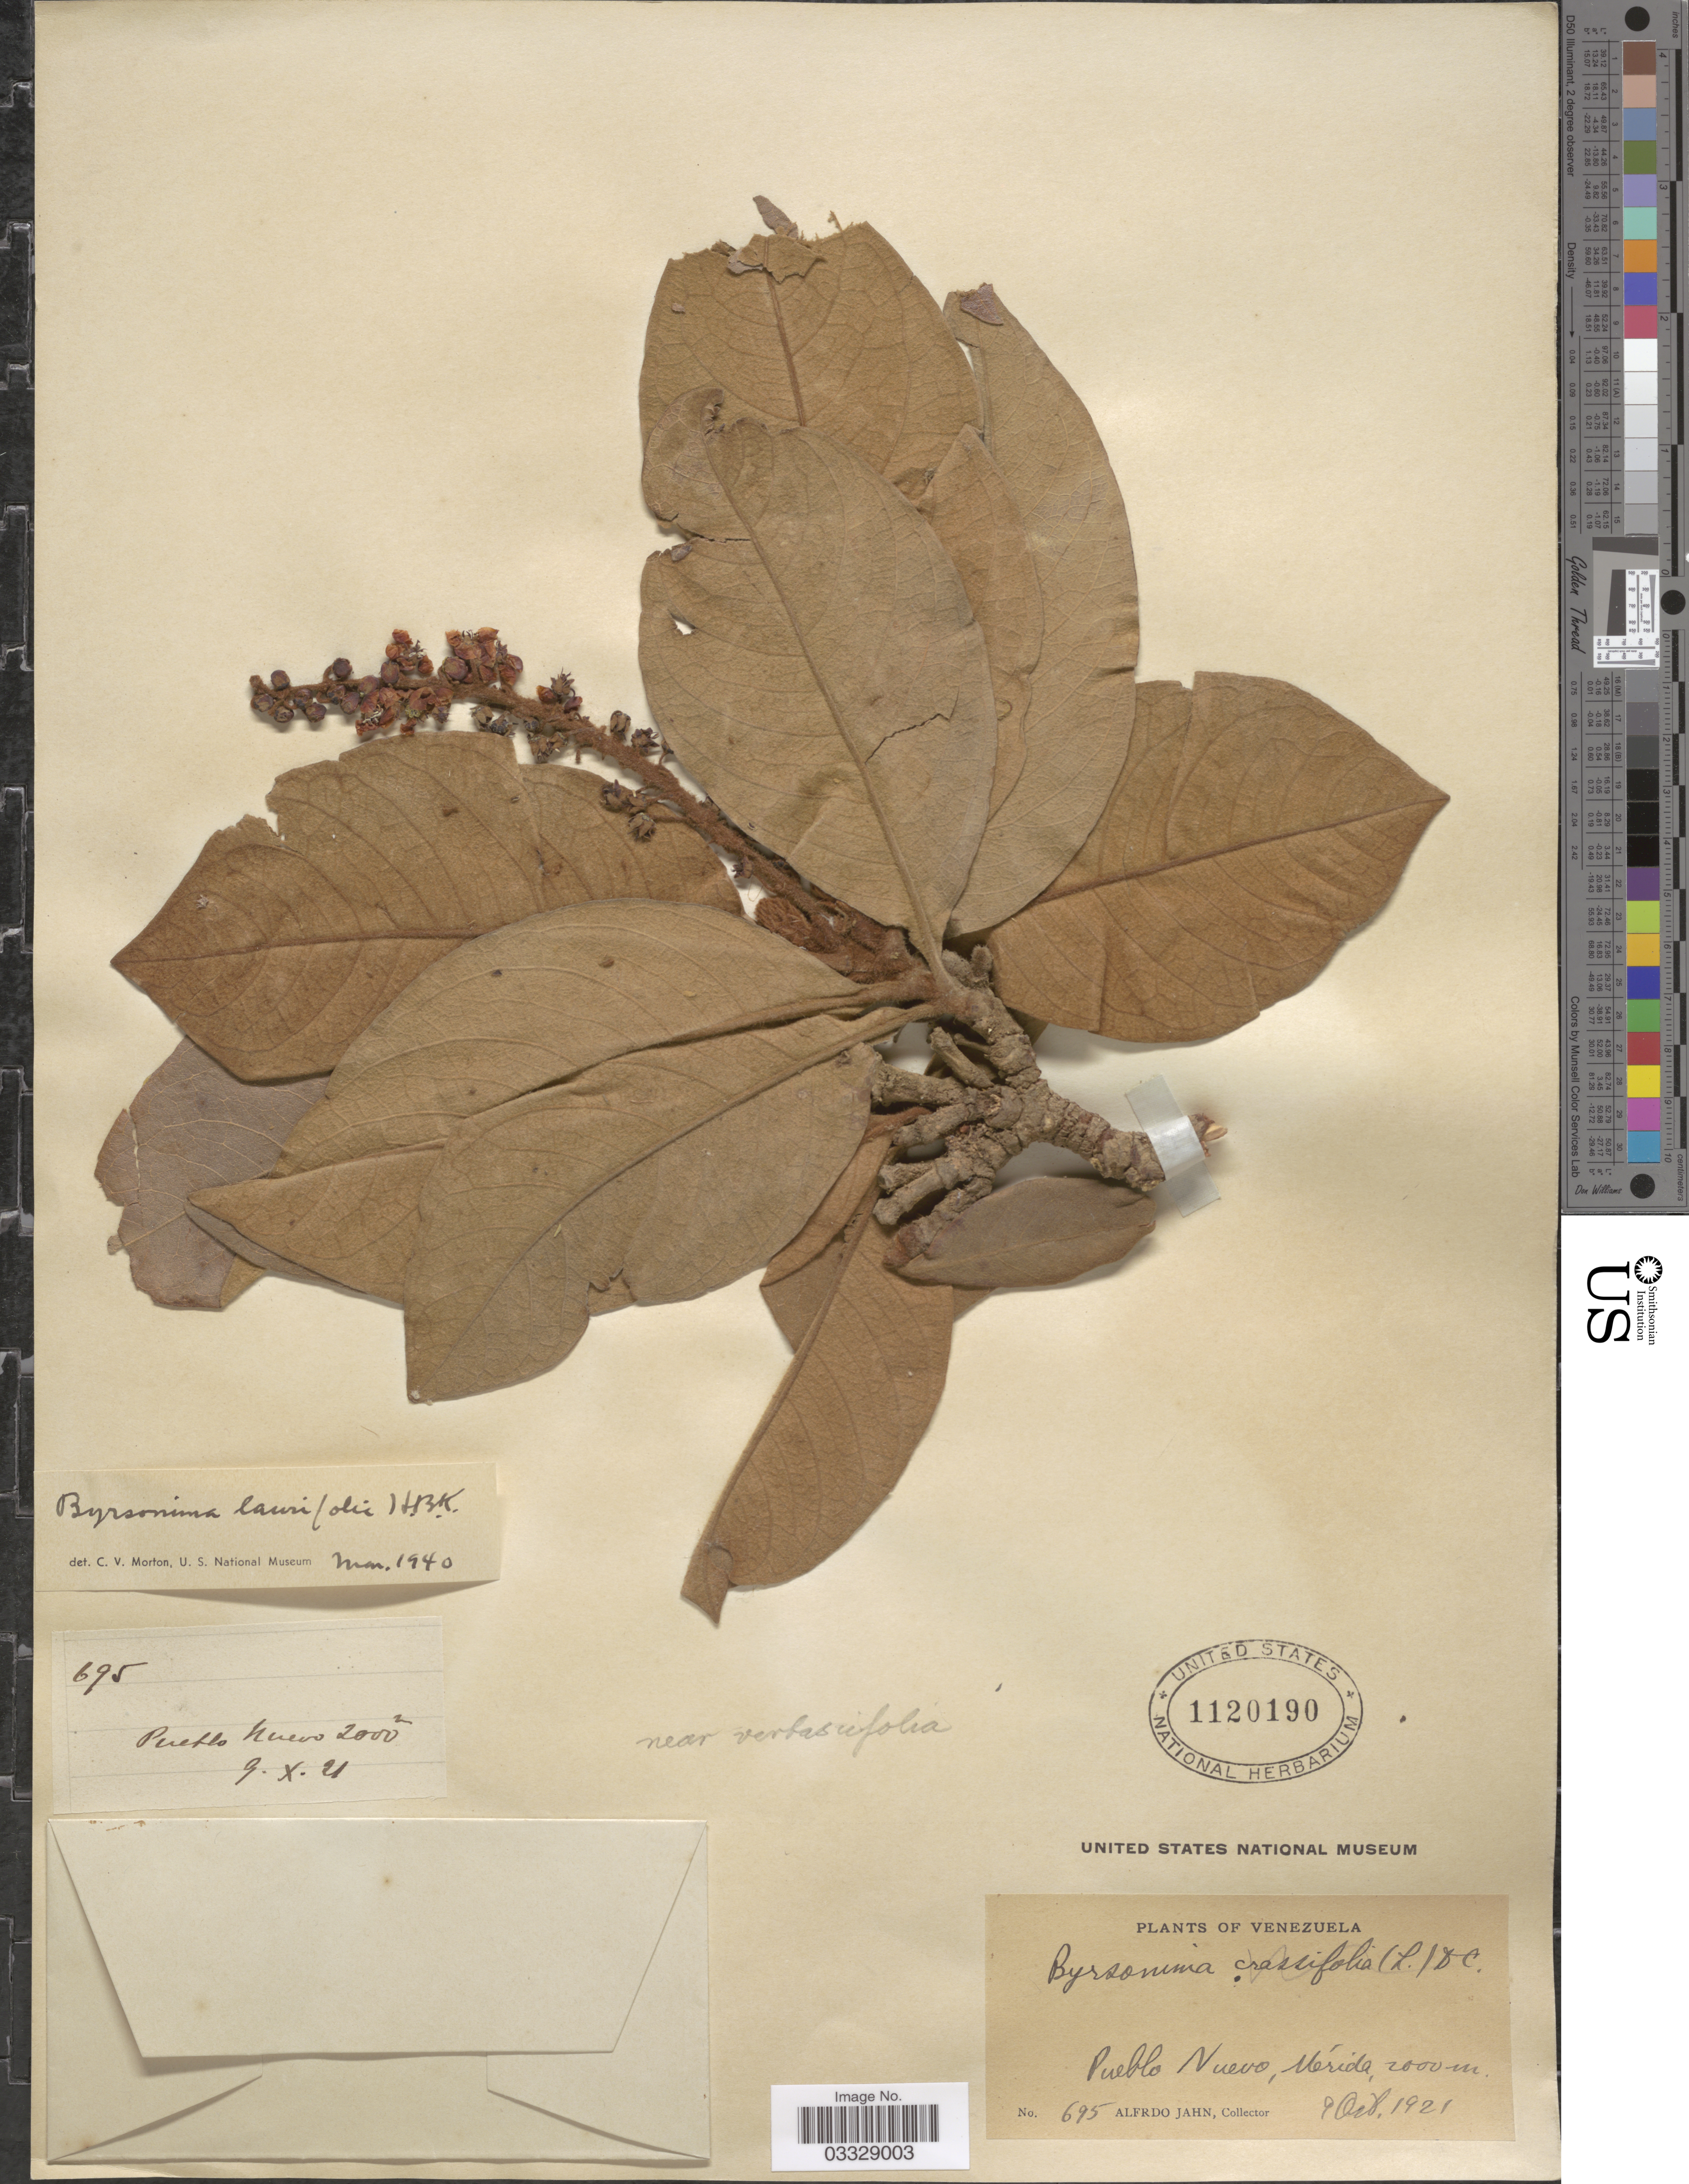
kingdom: Plantae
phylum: Tracheophyta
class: Magnoliopsida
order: Malpighiales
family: Malpighiaceae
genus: Byrsonima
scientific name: Byrsonima laurifolia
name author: Kunth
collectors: A. Jahn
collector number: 695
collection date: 1921-10-09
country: Venezuela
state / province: Mérida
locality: Pueblo Nuevo.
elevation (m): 2000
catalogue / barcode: US 1120190